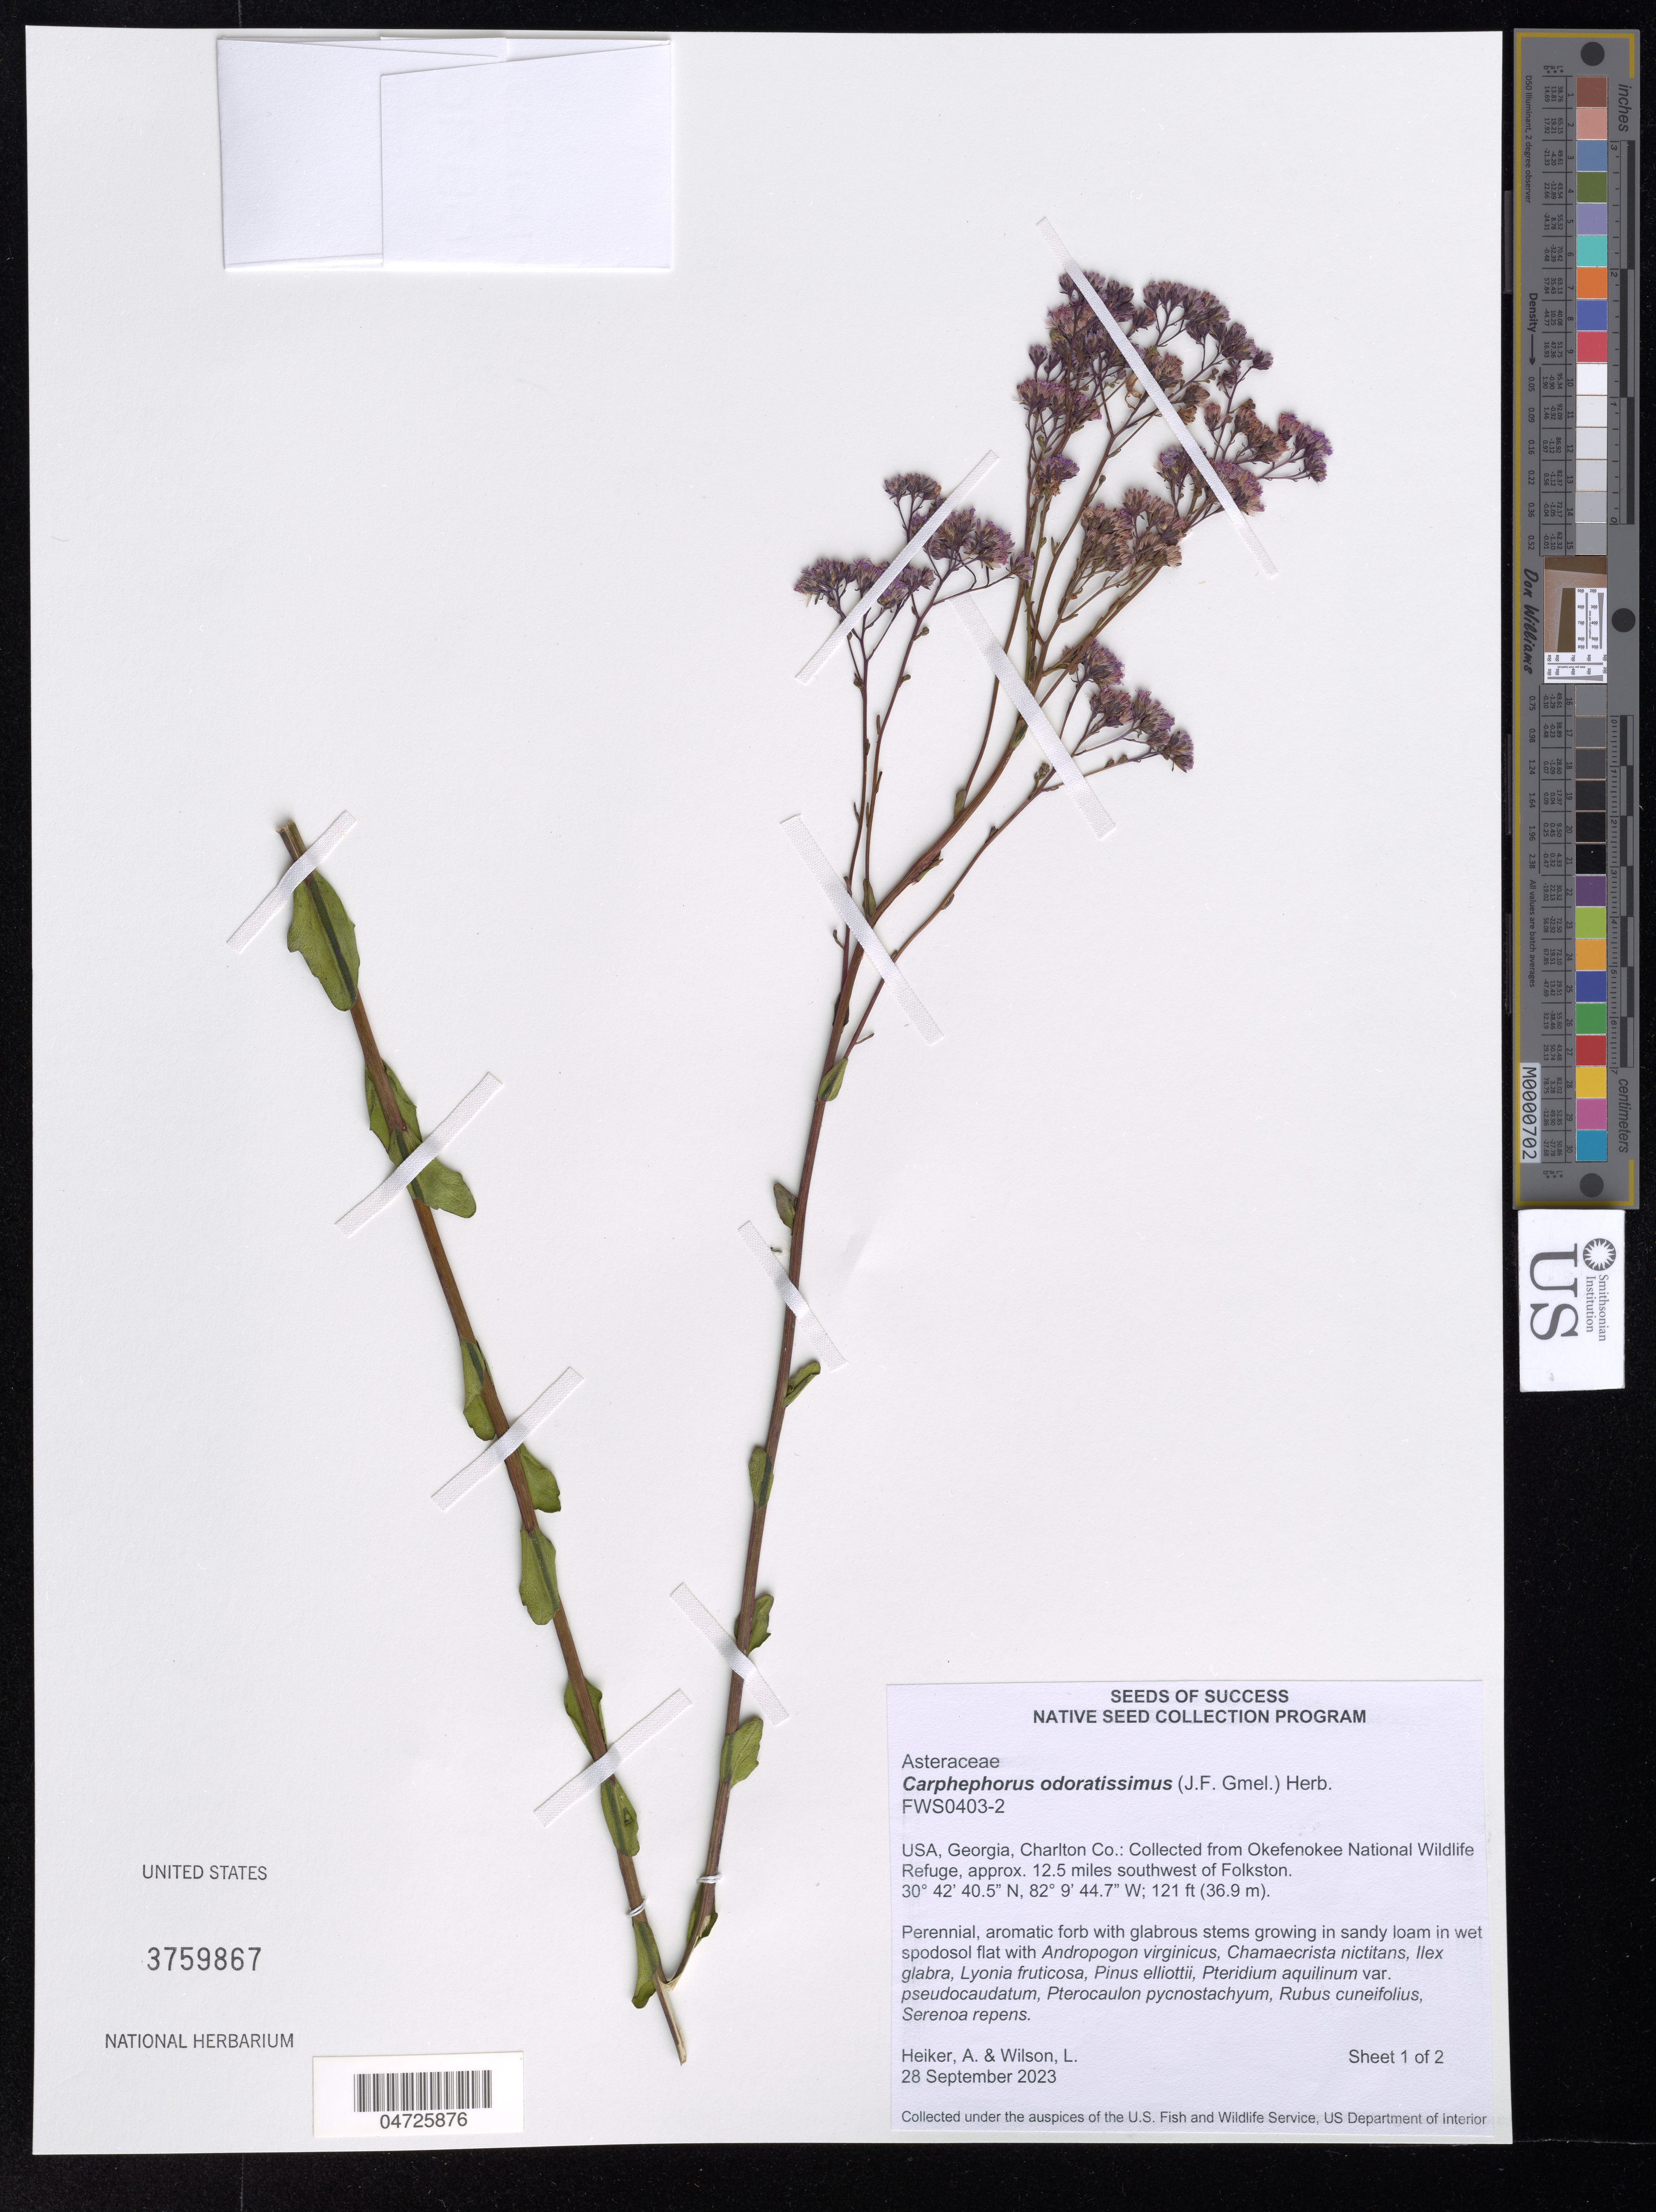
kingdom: Plantae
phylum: Tracheophyta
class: Magnoliopsida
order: Asterales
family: Asteraceae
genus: Carphephorus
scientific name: Carphephorus odoratissimus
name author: (J.F. Gmel.) H. Hebert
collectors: A. Heiker & L. Wilson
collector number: FWS0403-2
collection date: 2023-09-28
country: United States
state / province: Georgia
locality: Charlton Co.: Collected from Okefenokee National Wildlife Refuge, approx. 12.5 miles southwest of Folkston.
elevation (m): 37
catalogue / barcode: US 3759867